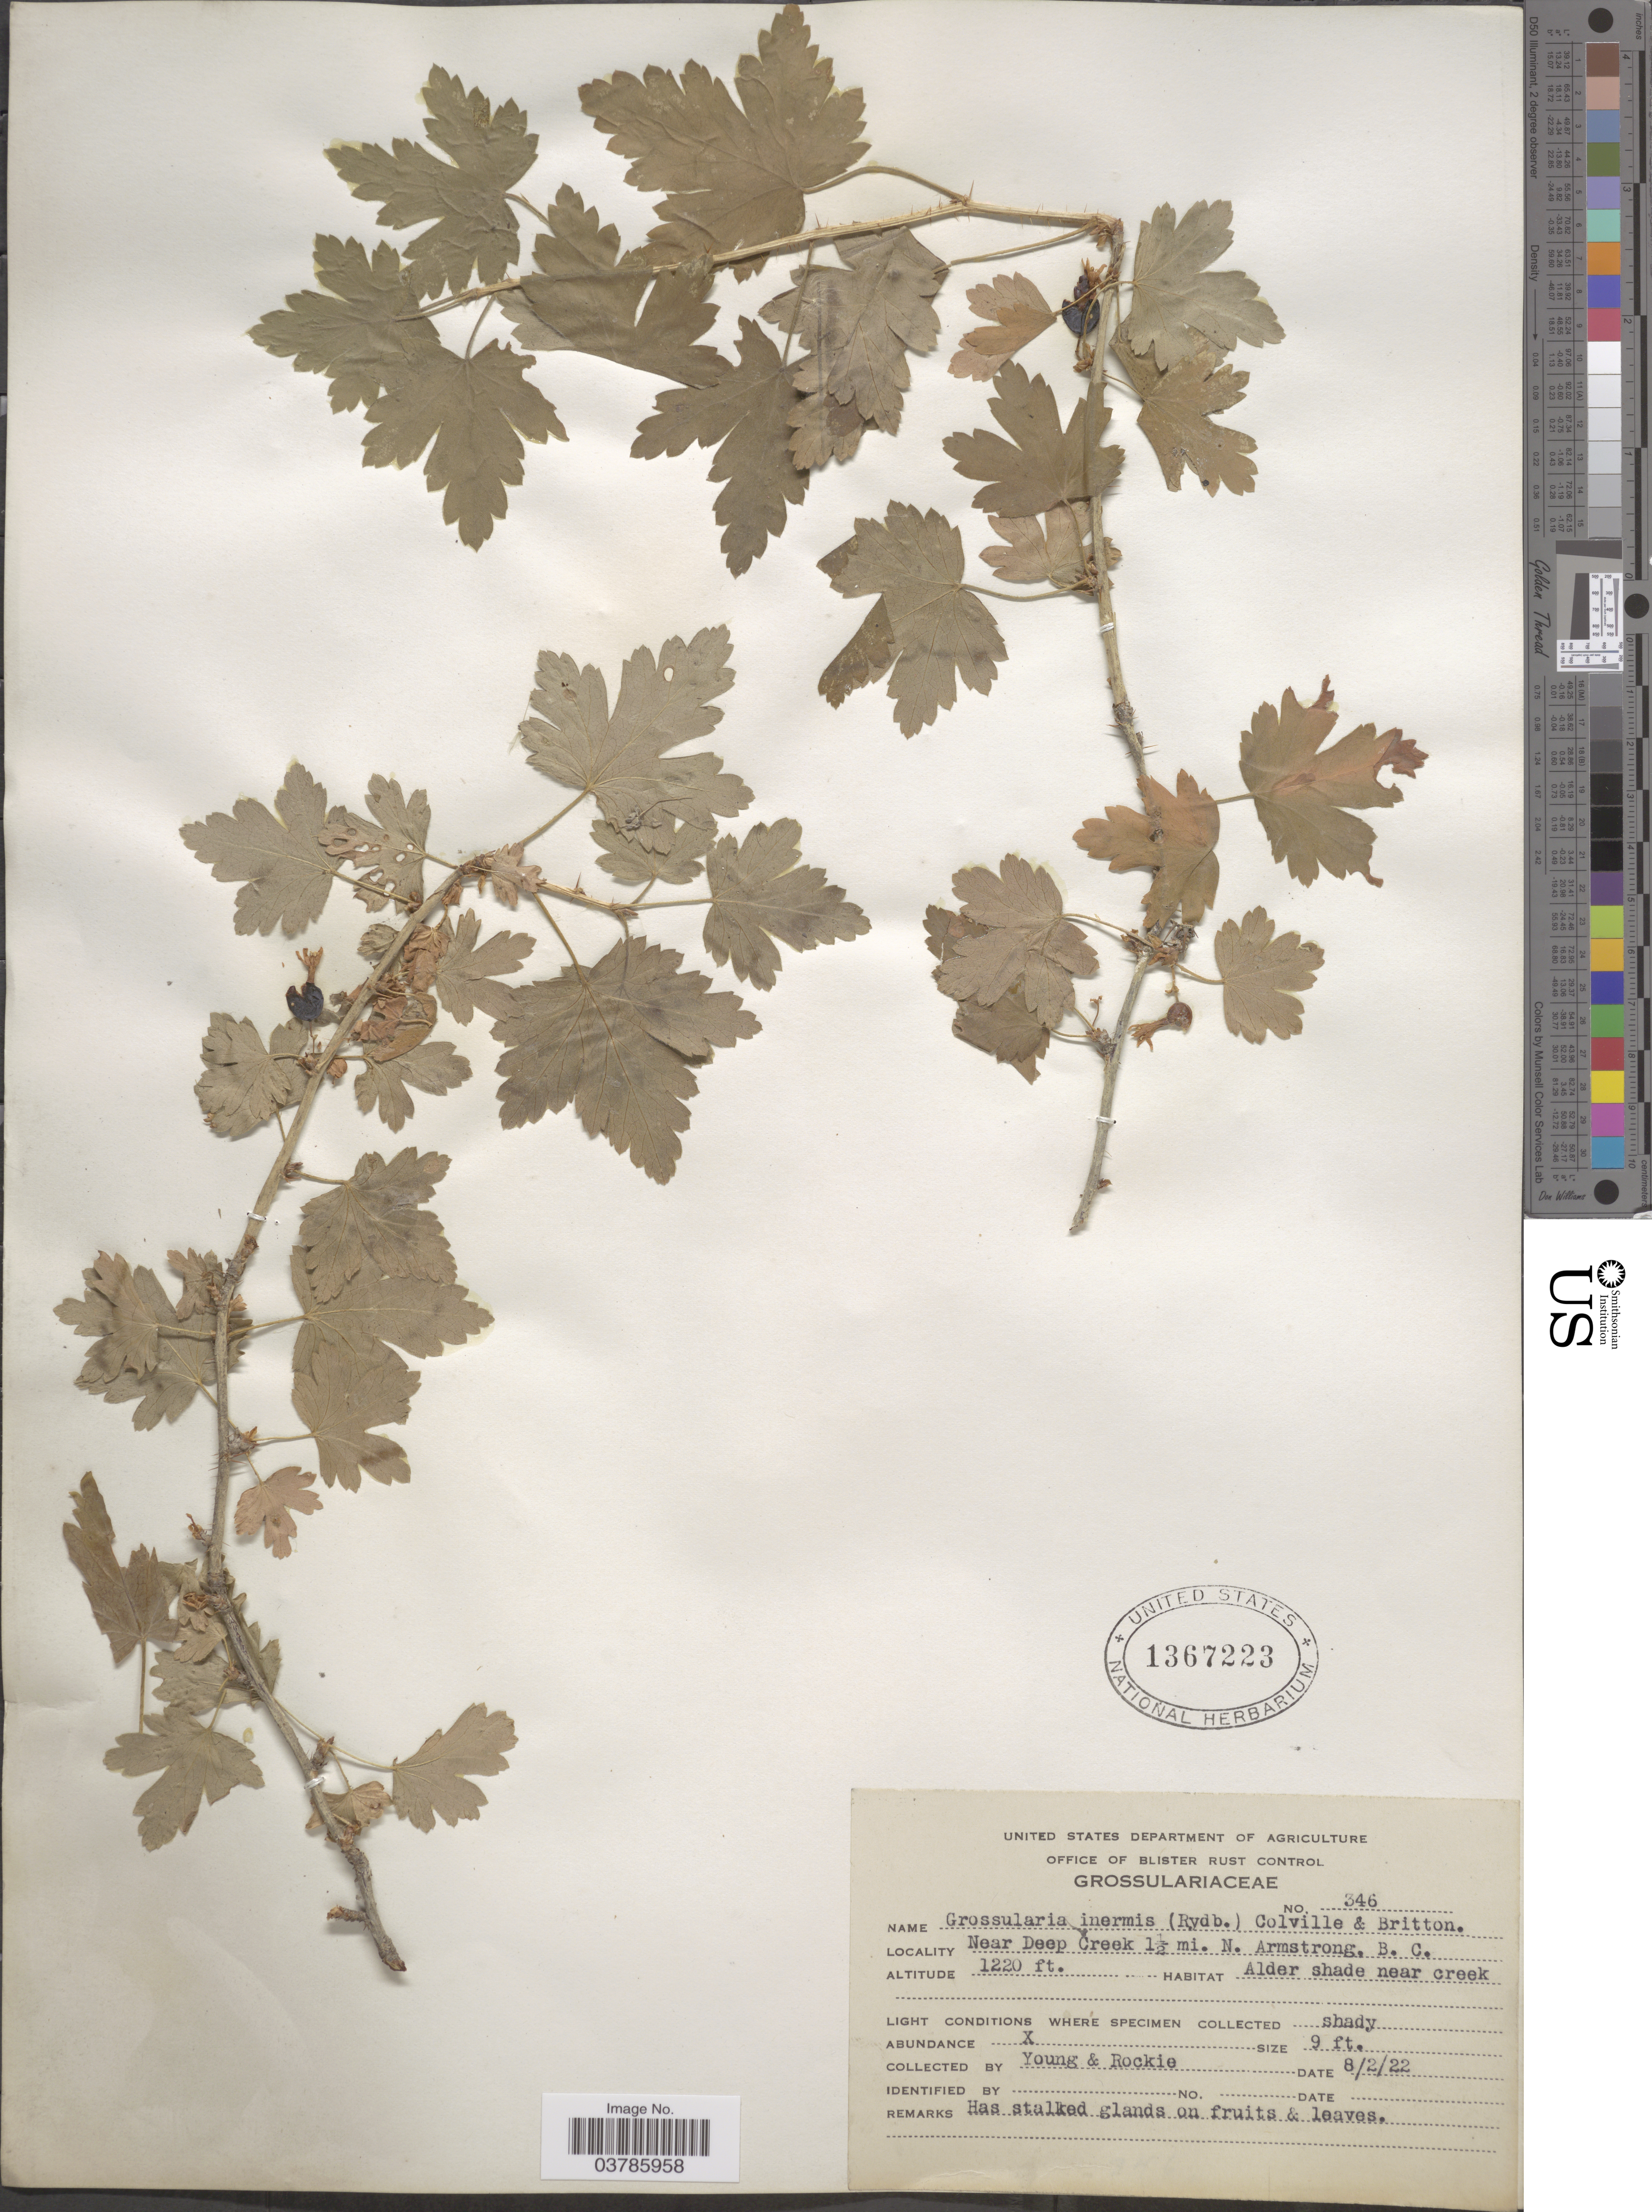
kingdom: Plantae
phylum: Tracheophyta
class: Magnoliopsida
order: Saxifragales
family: Grossulariaceae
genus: Ribes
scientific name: Ribes inerme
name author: Rydb.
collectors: -. Young & Rockie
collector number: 346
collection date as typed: Transcribed d/m/y: 2/8/22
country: Canada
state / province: British Columbia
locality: Near Deep Creek 1½ mi. N. Armstrong. Alder shade near creek.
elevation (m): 372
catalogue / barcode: US 1367223